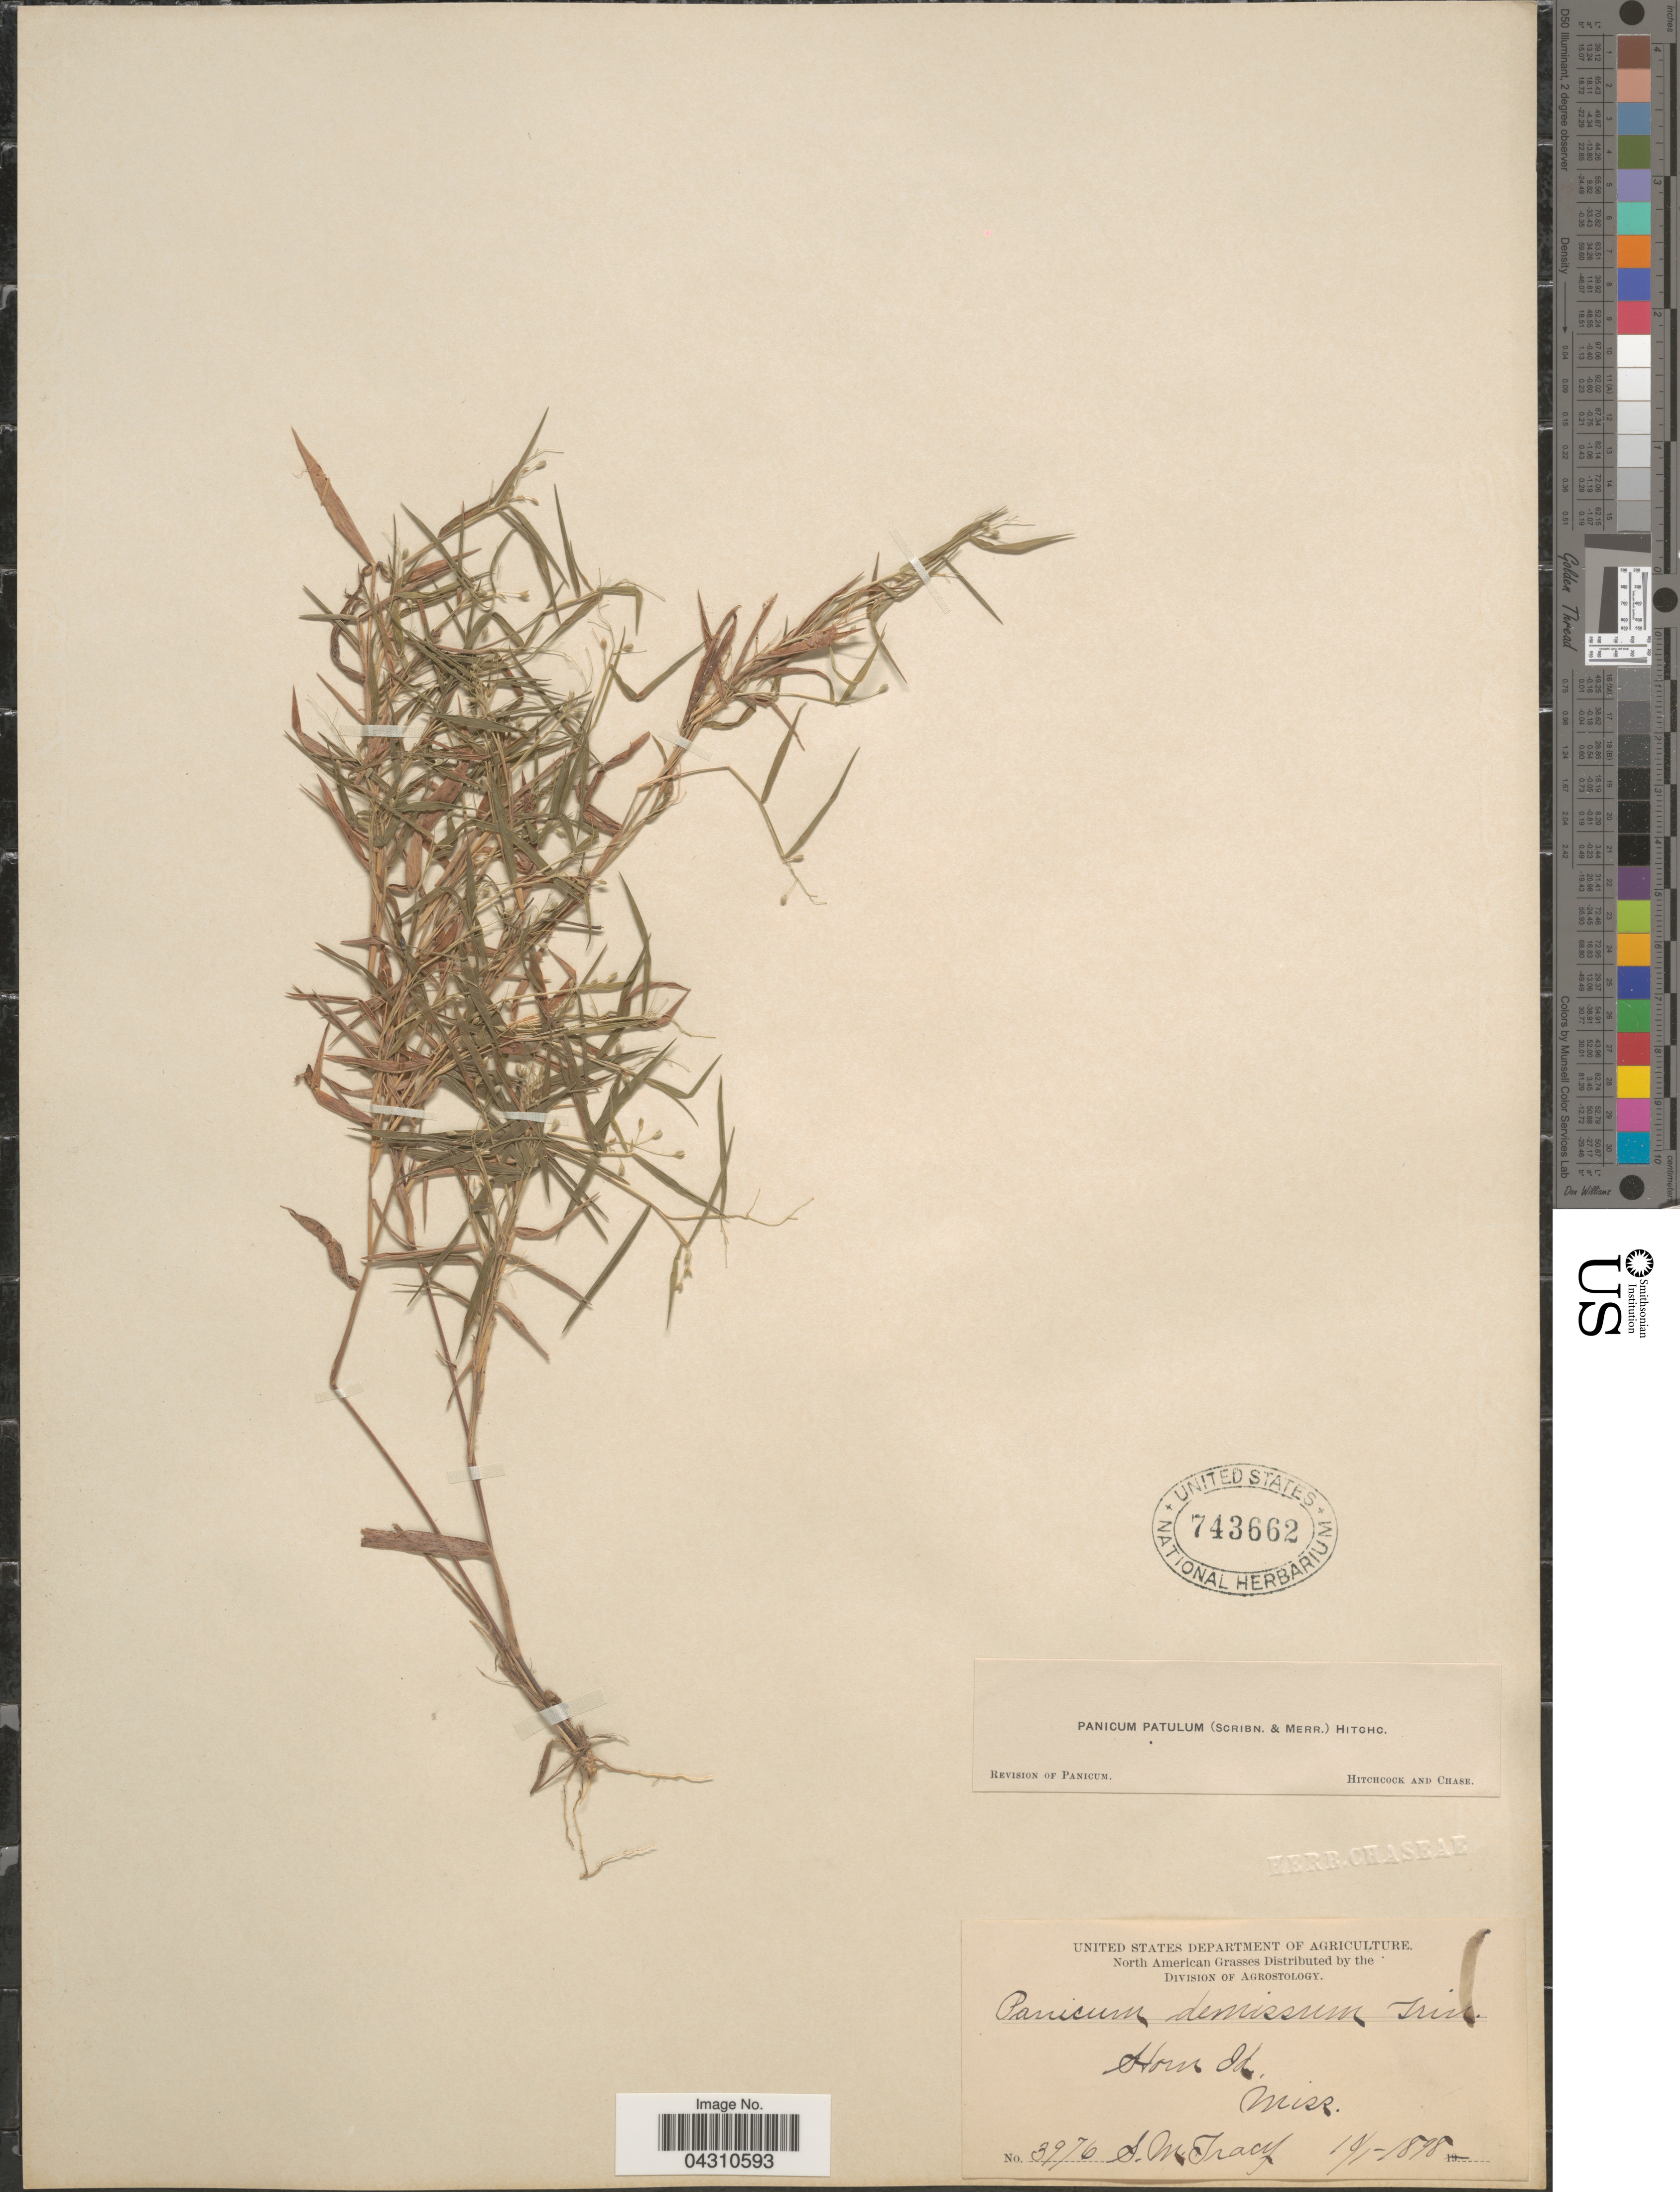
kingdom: Plantae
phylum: Tracheophyta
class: Liliopsida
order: Poales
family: Poaceae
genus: Dichanthelium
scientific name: Dichanthelium portoricense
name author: (Desv. ex Ham.) B.F. Hansen & Wunderlin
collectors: S. M. Tracy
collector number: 3976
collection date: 1898-10-01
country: United States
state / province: Mississippi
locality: Horn Id.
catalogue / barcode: US 743662